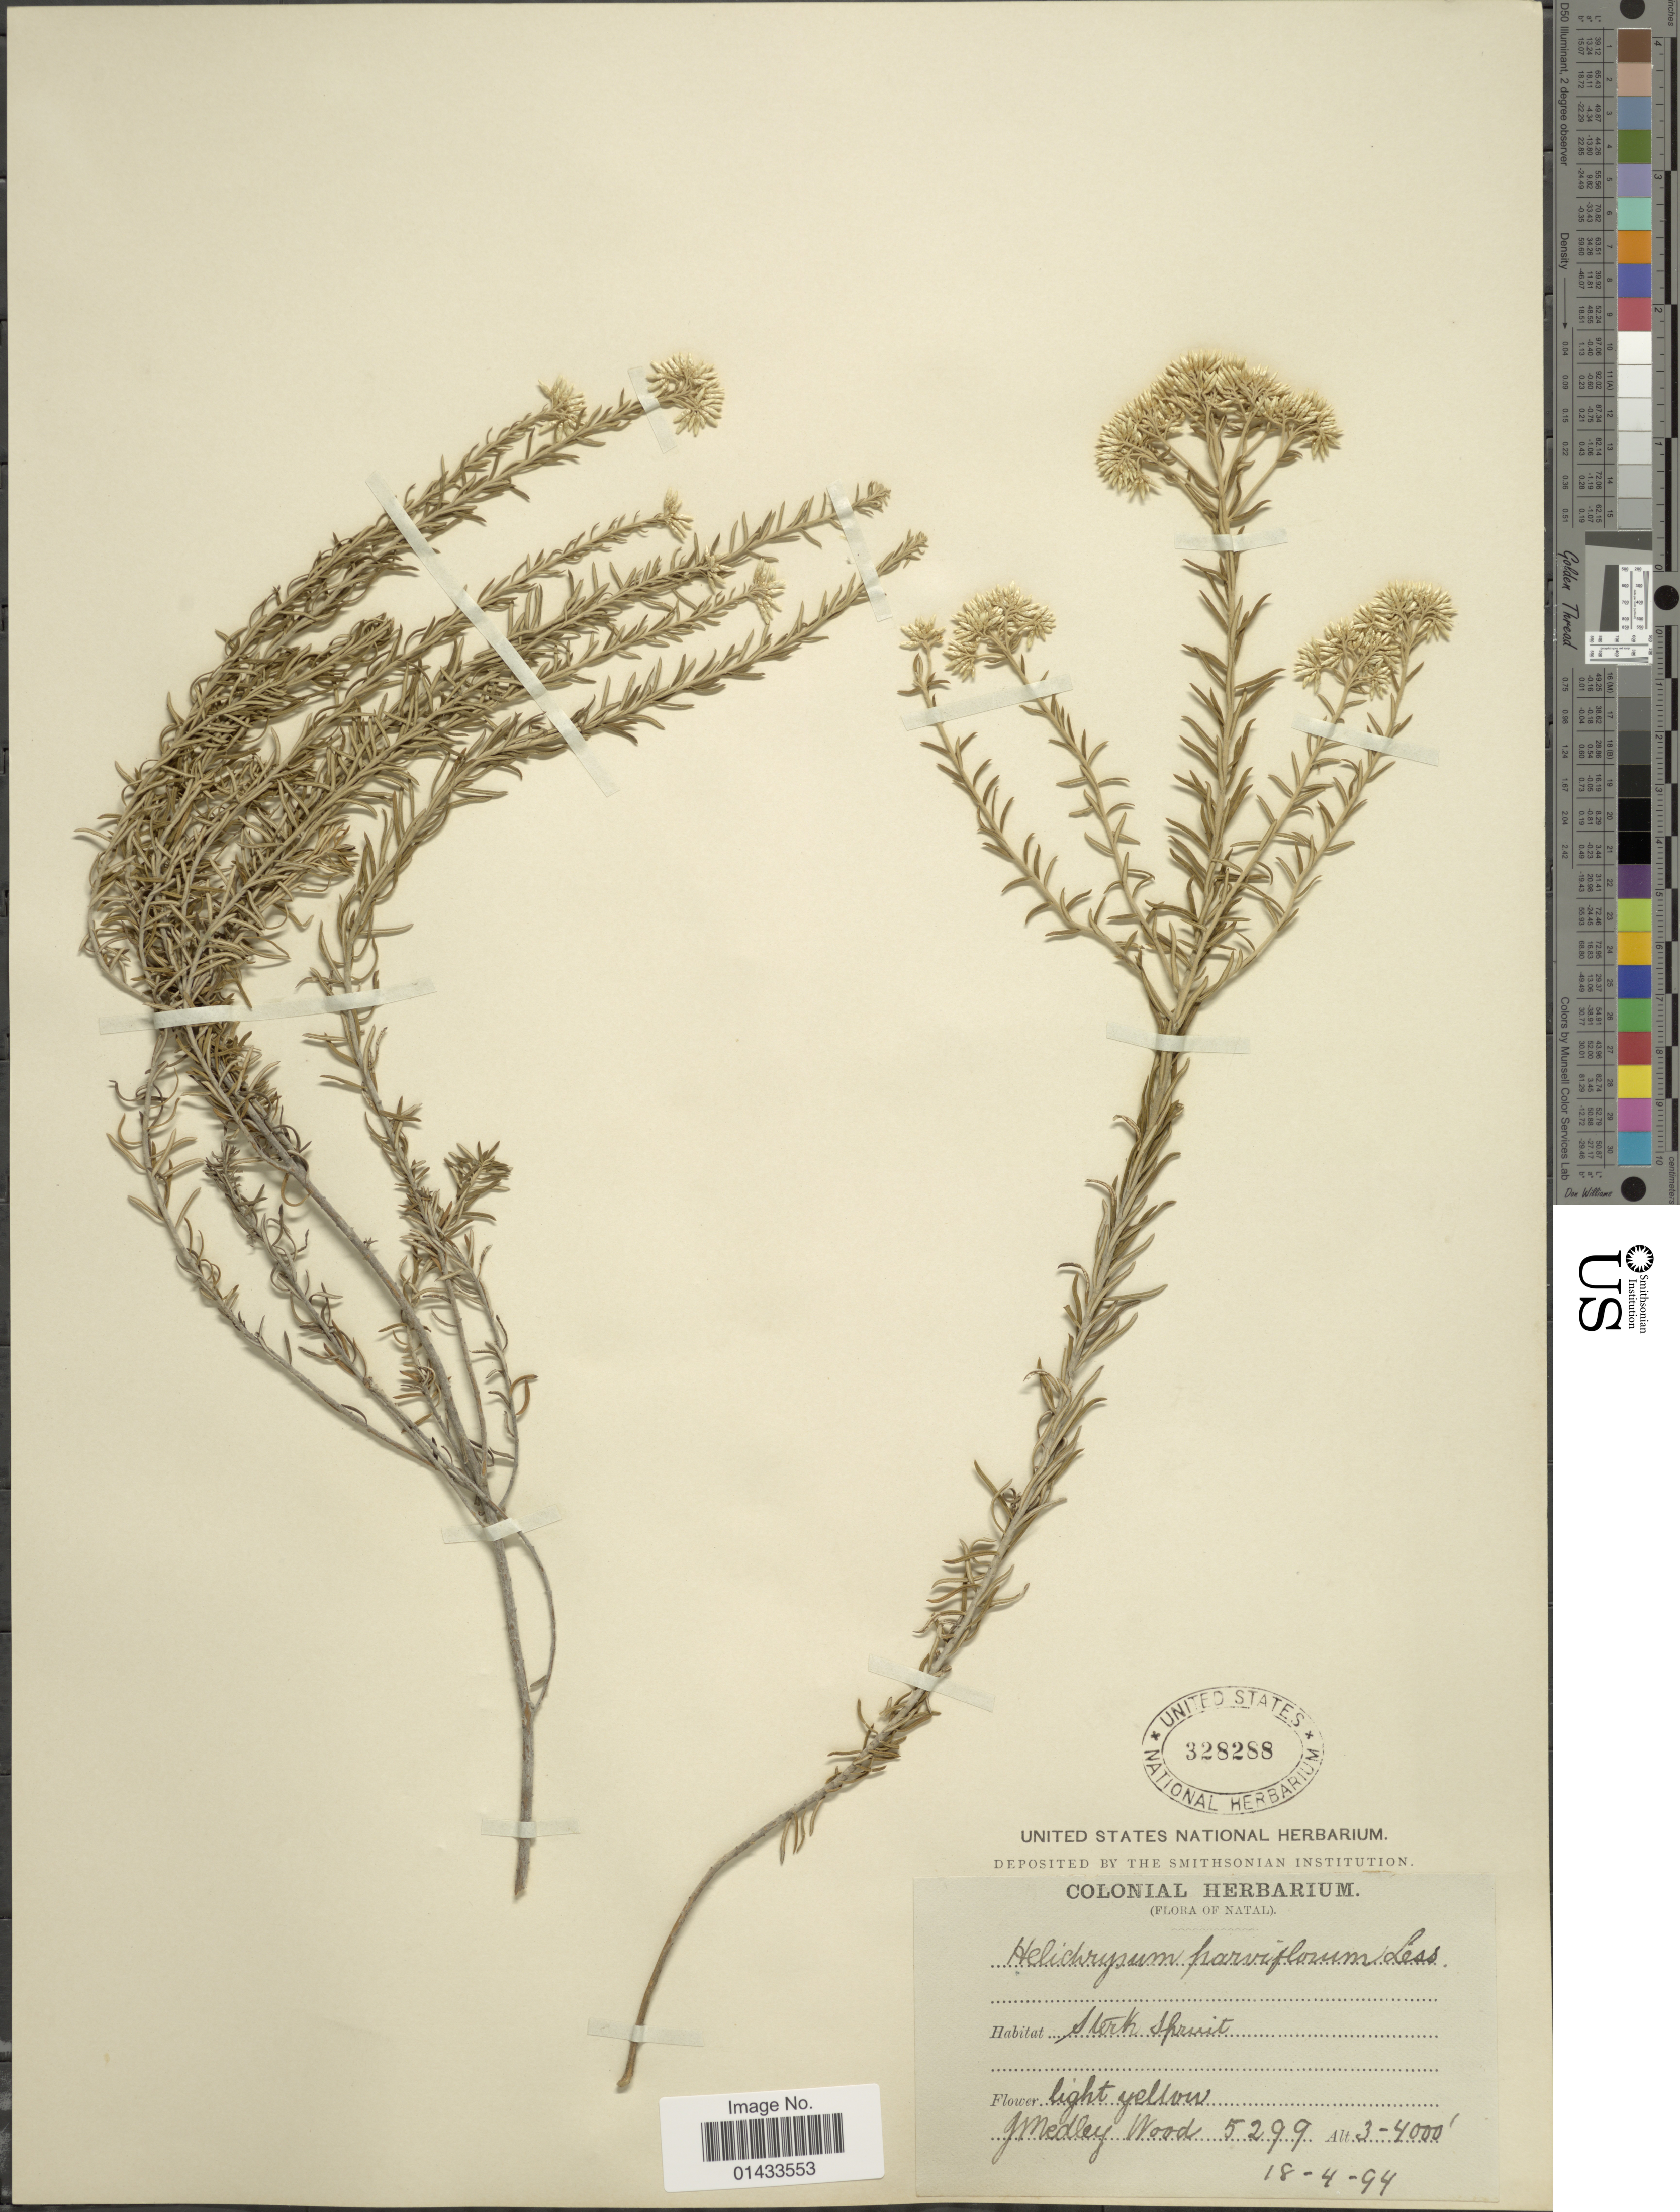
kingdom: Plantae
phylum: Tracheophyta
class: Magnoliopsida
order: Asterales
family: Asteraceae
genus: Helichrysum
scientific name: Helichrysum parviflorum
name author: (Lam.) DC.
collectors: J. M. Wood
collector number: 5299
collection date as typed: Transcribed d/m/y: 18/4/94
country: South Africa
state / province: KwaZulu-Natal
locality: Natal,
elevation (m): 914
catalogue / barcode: US 328288